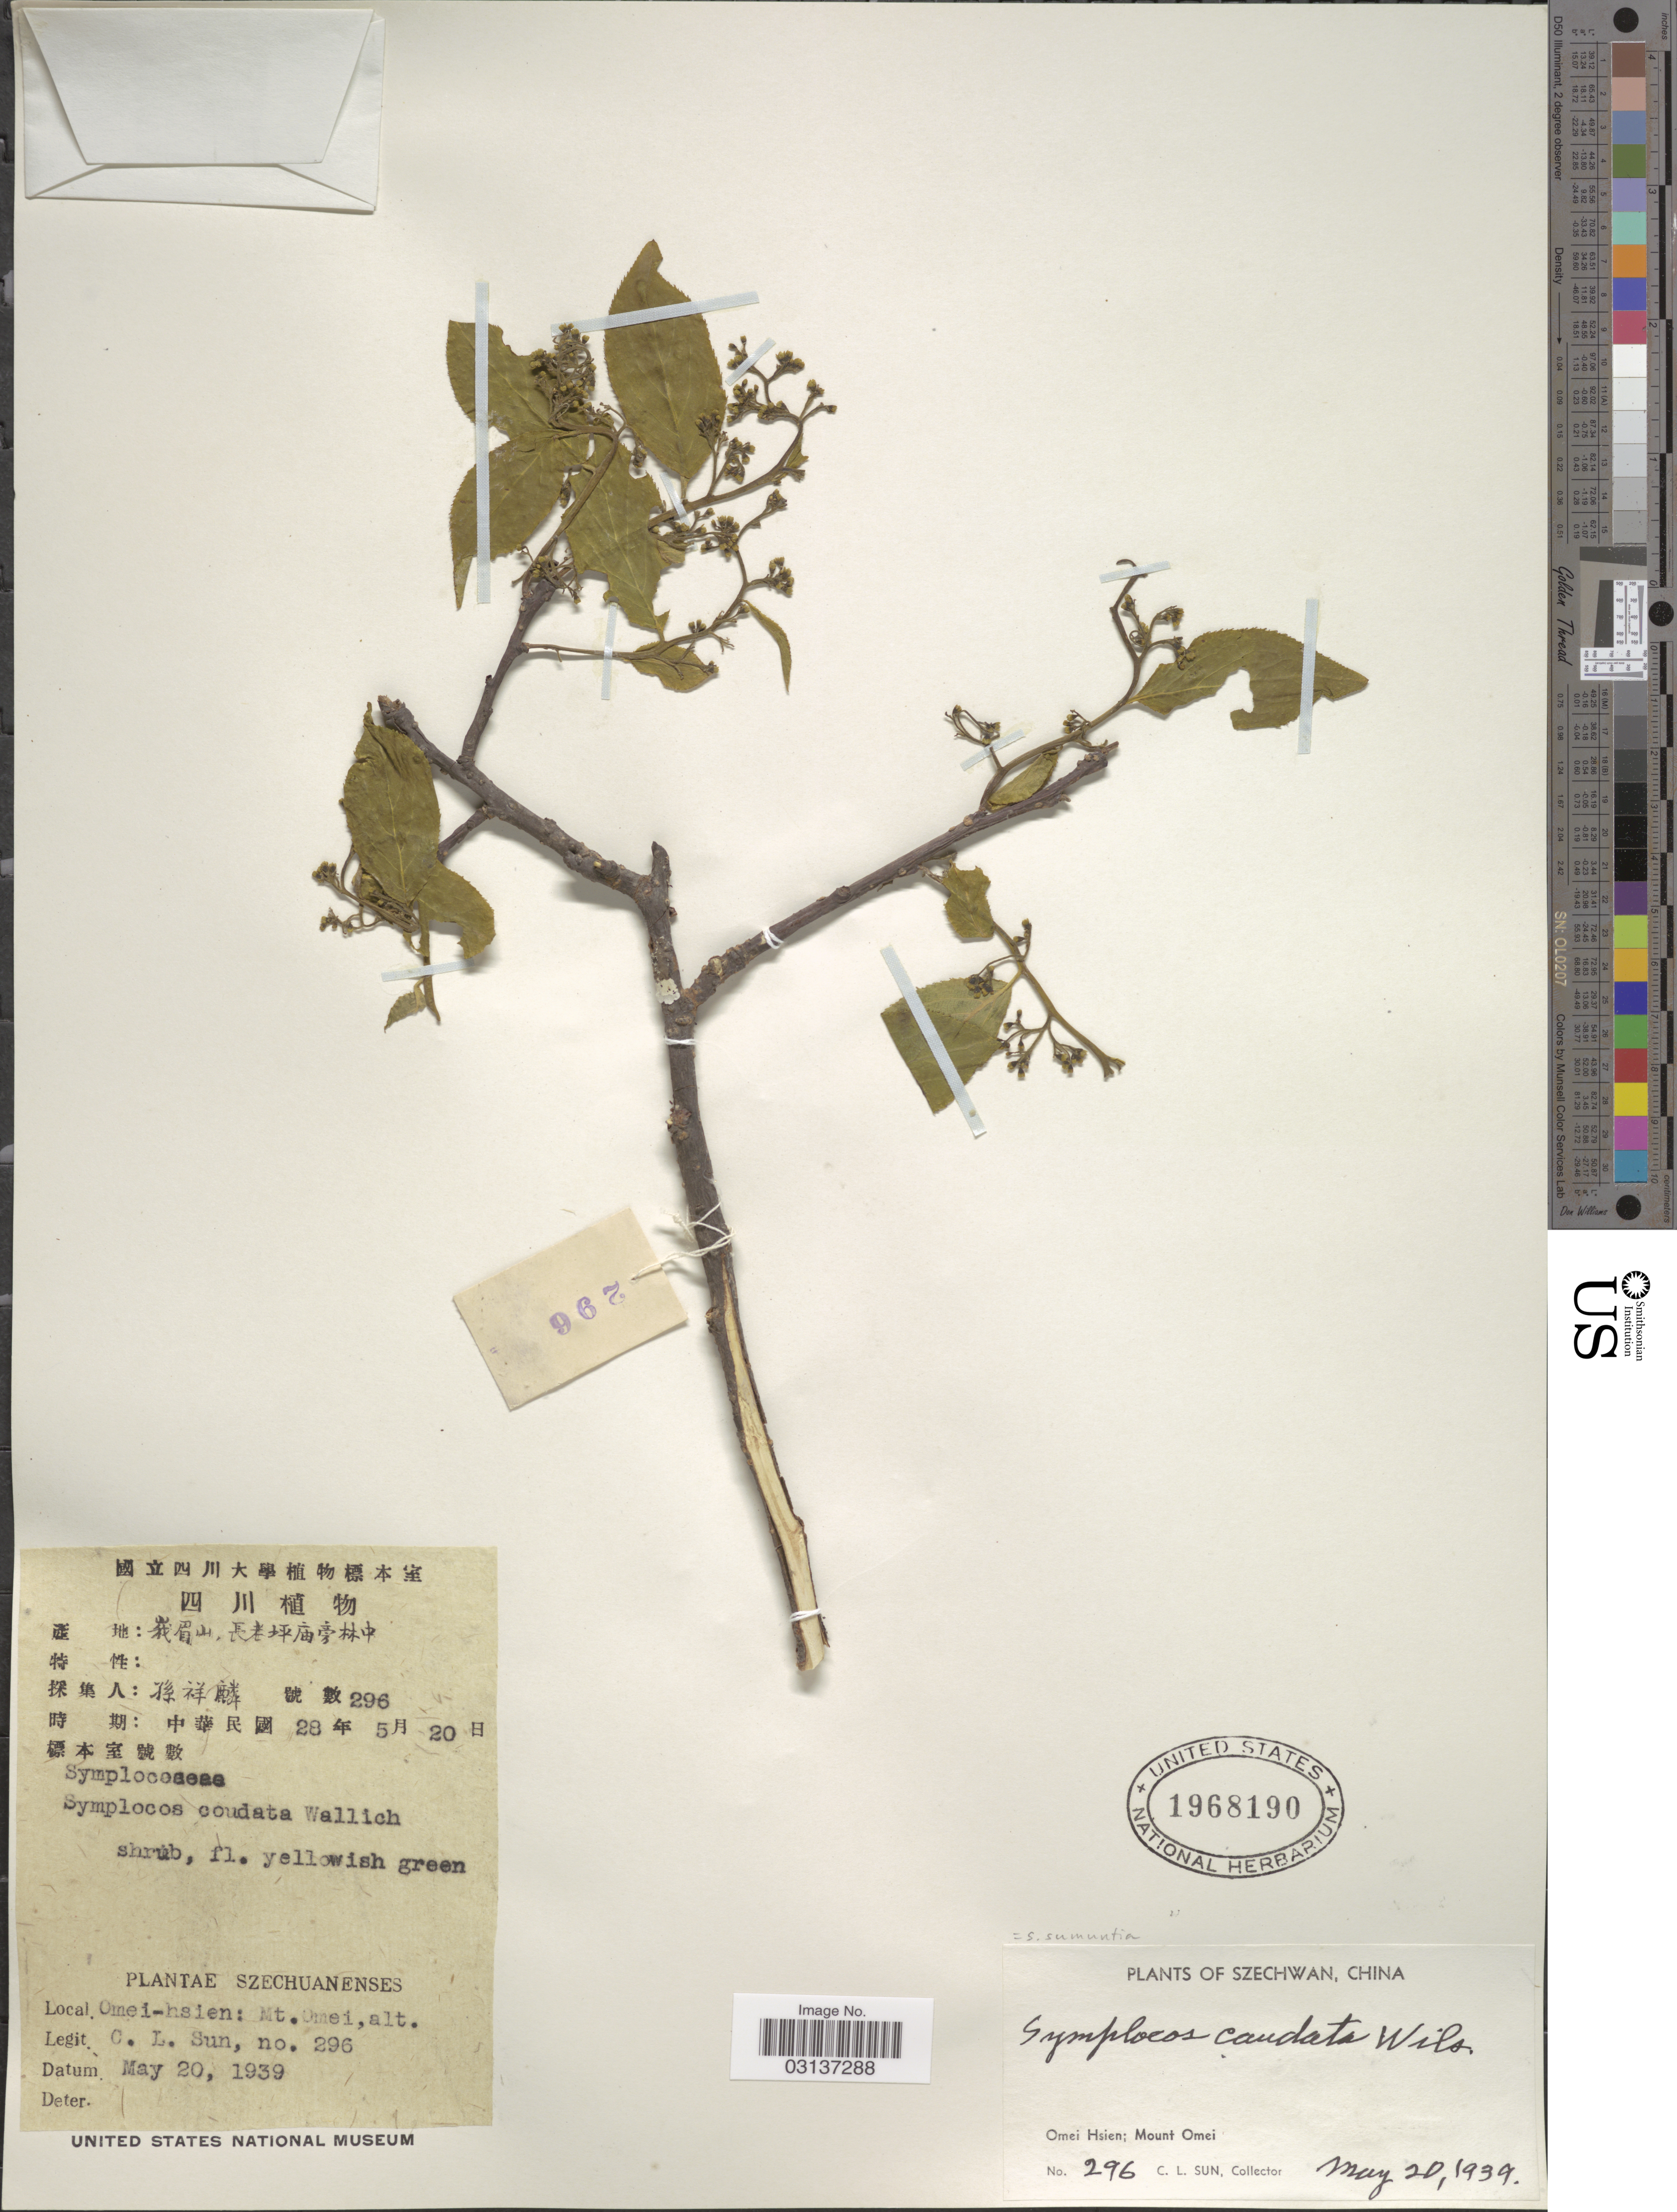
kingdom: Plantae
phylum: Tracheophyta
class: Magnoliopsida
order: Ericales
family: Symplocaceae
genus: Symplocos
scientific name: Symplocos sumuntia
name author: Buch.-Ham. ex D. Don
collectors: C. Sun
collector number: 296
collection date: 1939-05-20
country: China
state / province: Sichuan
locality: Szechwan. Omei Hsien; Mount Omei.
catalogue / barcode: US 1968190